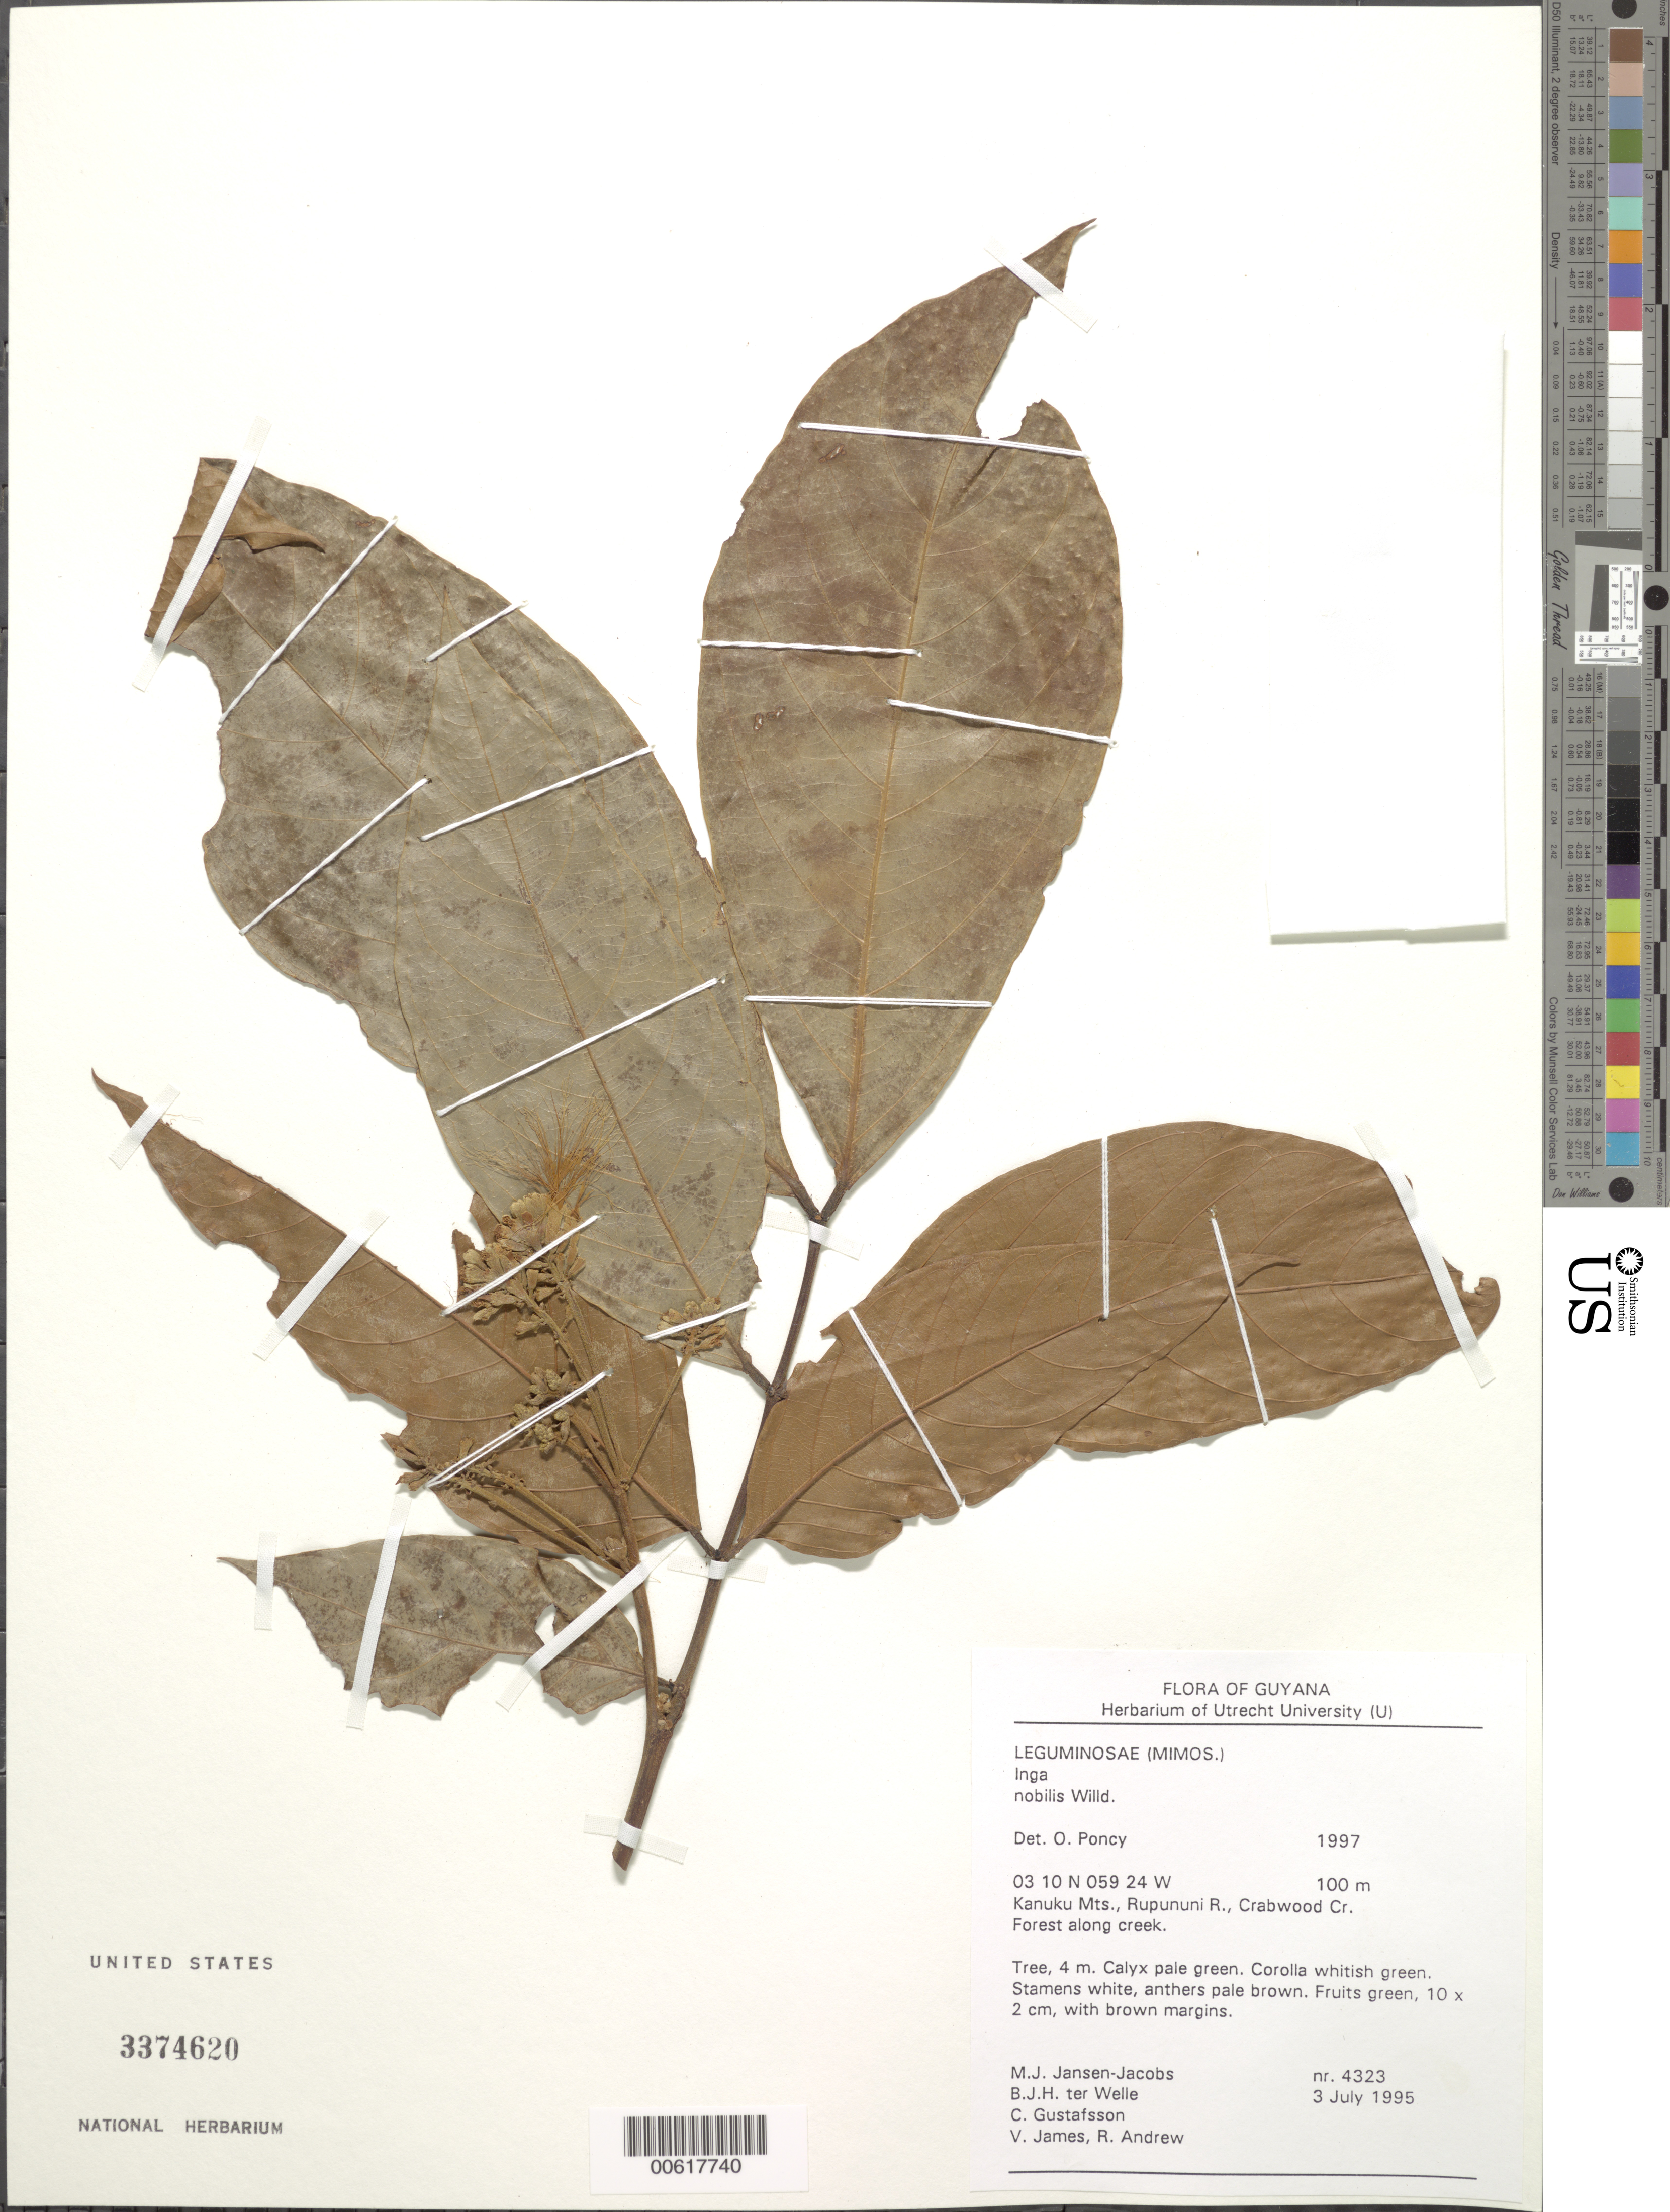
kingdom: Plantae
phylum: Tracheophyta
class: Magnoliopsida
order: Fabales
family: Fabaceae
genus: Inga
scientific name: Inga nobilis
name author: Willd.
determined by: Poncy, O.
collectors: M. J. Jansen-Jacobs, B. Welle, C. G. Gustafsson, V. James & R. Andrew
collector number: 4323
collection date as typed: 3-Jul-95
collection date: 1995-07-03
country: Guyana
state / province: U. Takutu-U. Essequibo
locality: Crabwood Creek, Rupununi River, Kanuku Mts.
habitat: Forest along creek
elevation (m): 100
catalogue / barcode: US 3374620